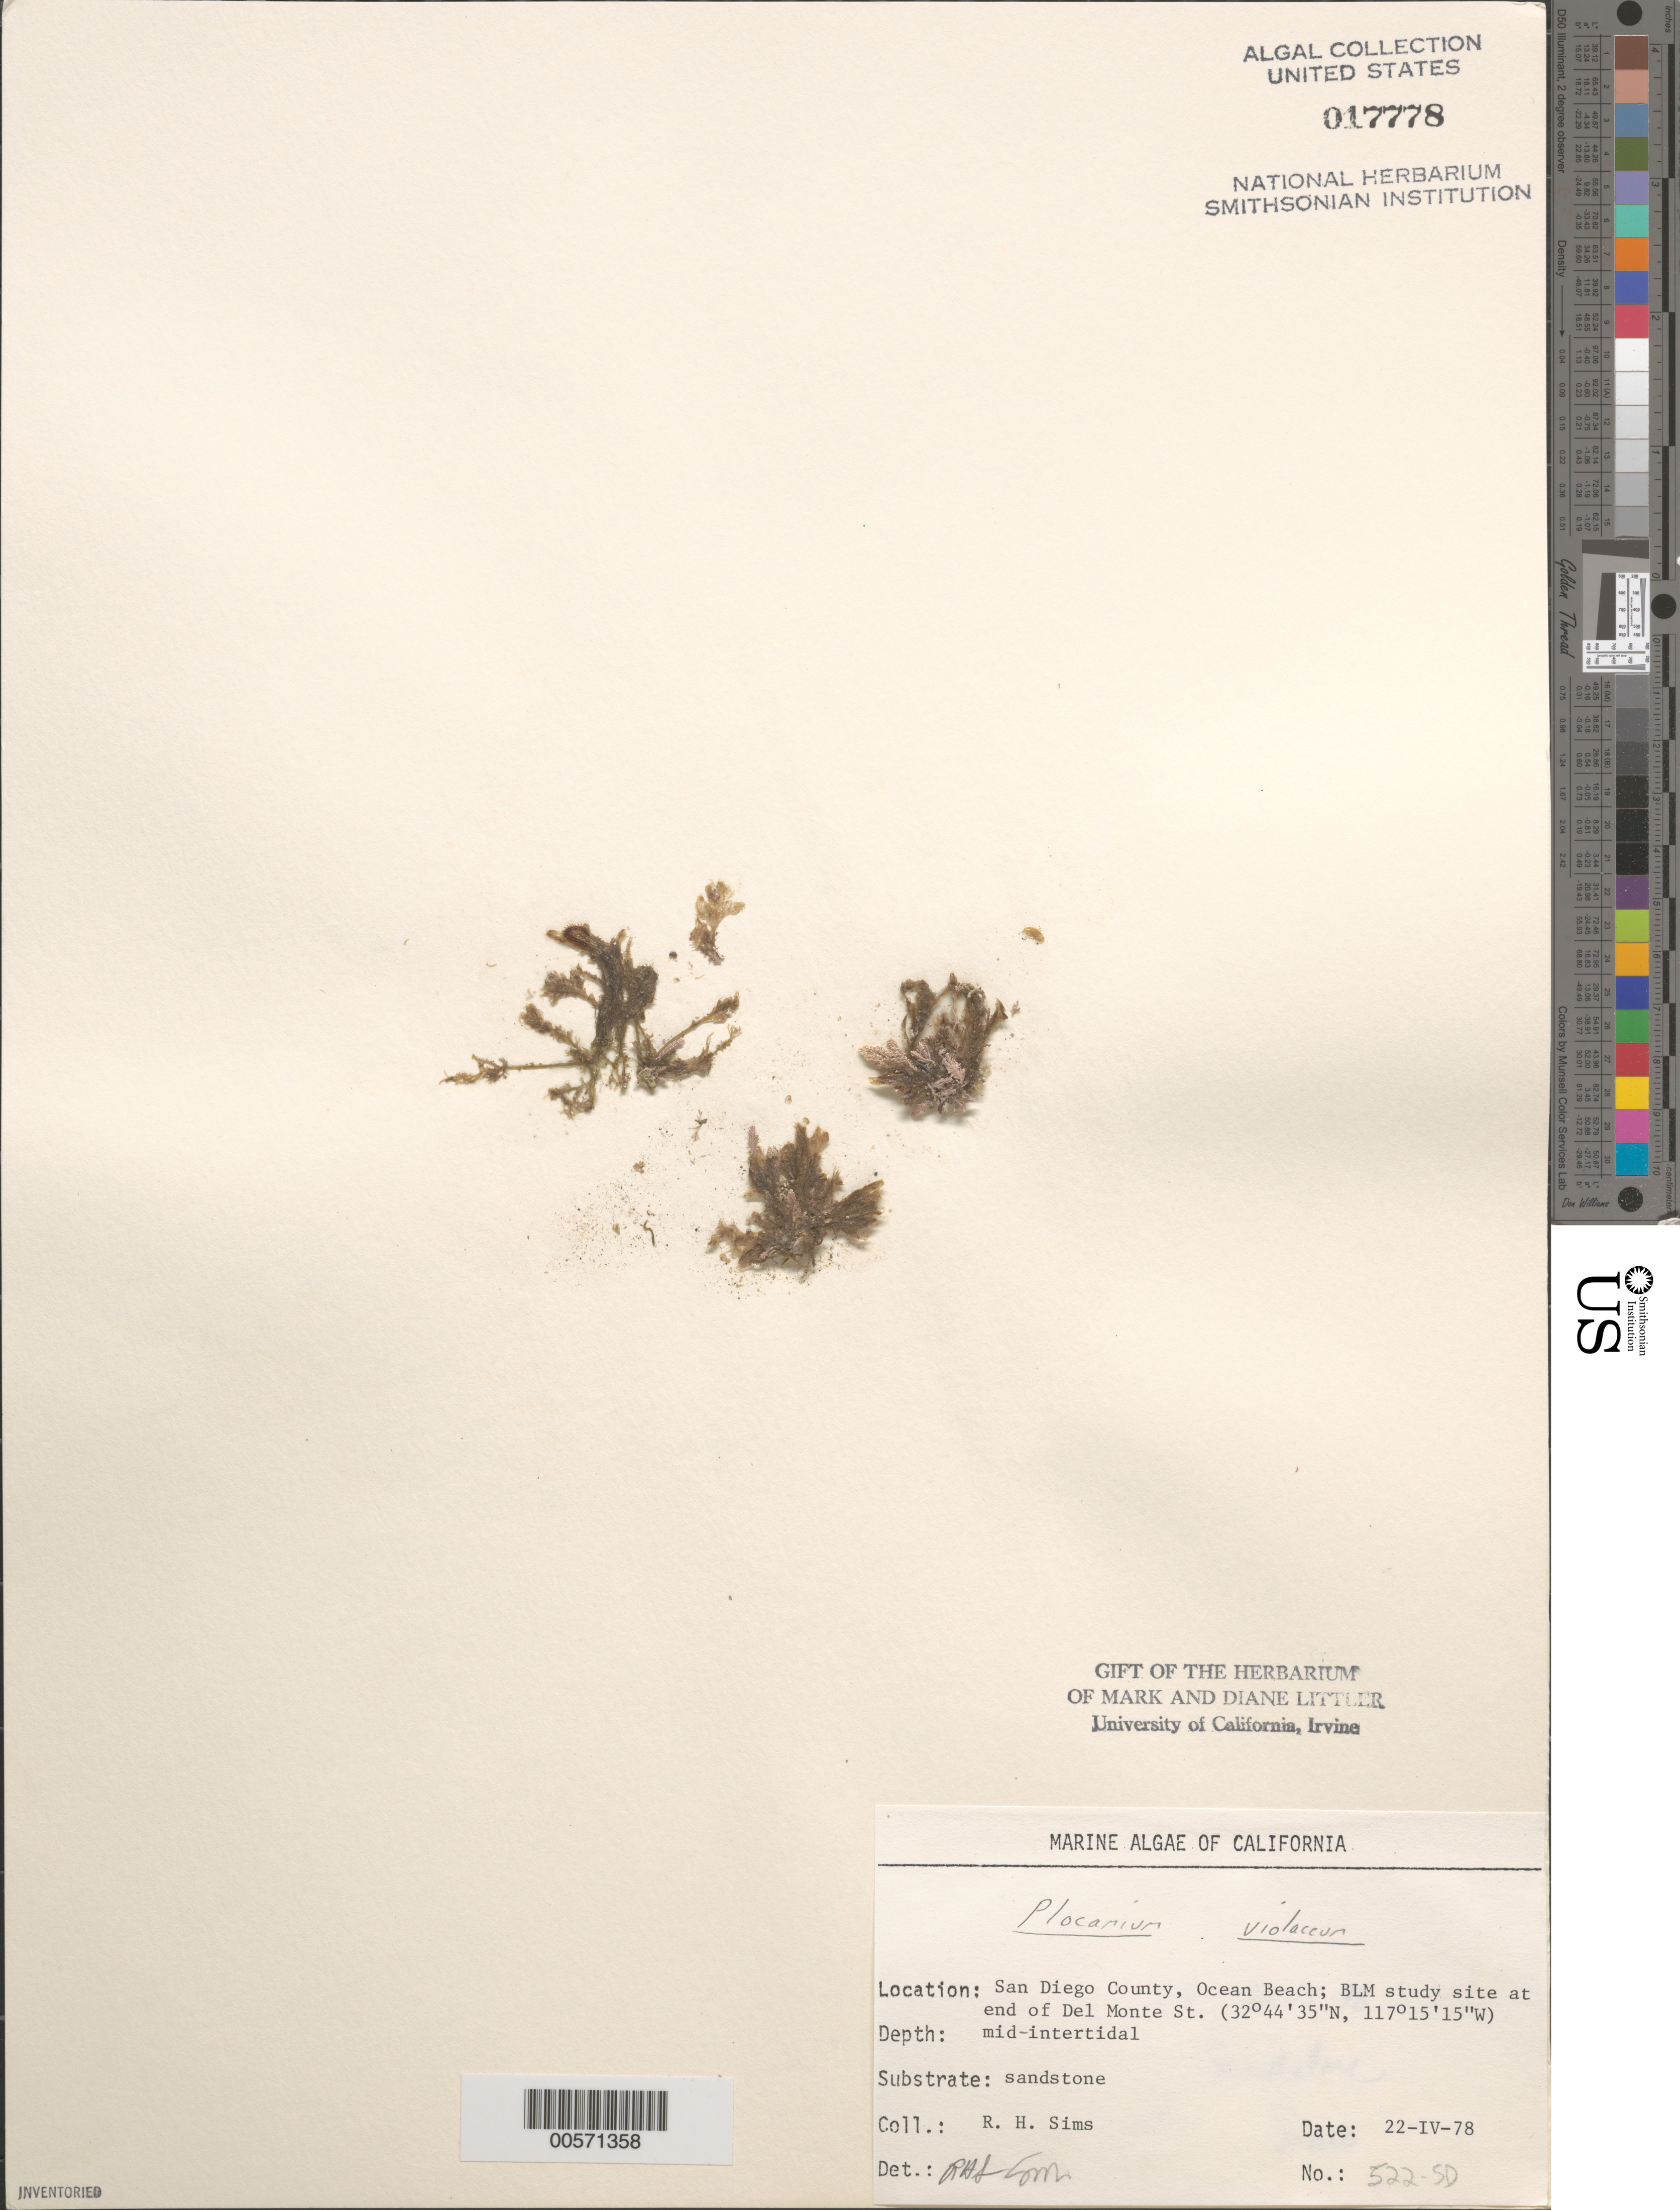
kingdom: Plantae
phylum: Rhodophyta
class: Florideophyceae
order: Plocamiales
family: Plocamiaceae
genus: Plocamium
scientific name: Plocamium violaceum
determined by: Sims, Robert H.; Murray, S. N.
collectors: R. H. Sims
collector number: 522-sd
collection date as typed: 22 Apr 1978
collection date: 1978-04-22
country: United States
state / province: California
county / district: San Diego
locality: Ocean Beach, end of Del Monte Street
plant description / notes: BLM-SOCALBIGHT Rocky Intertidal Survey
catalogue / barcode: US 17778